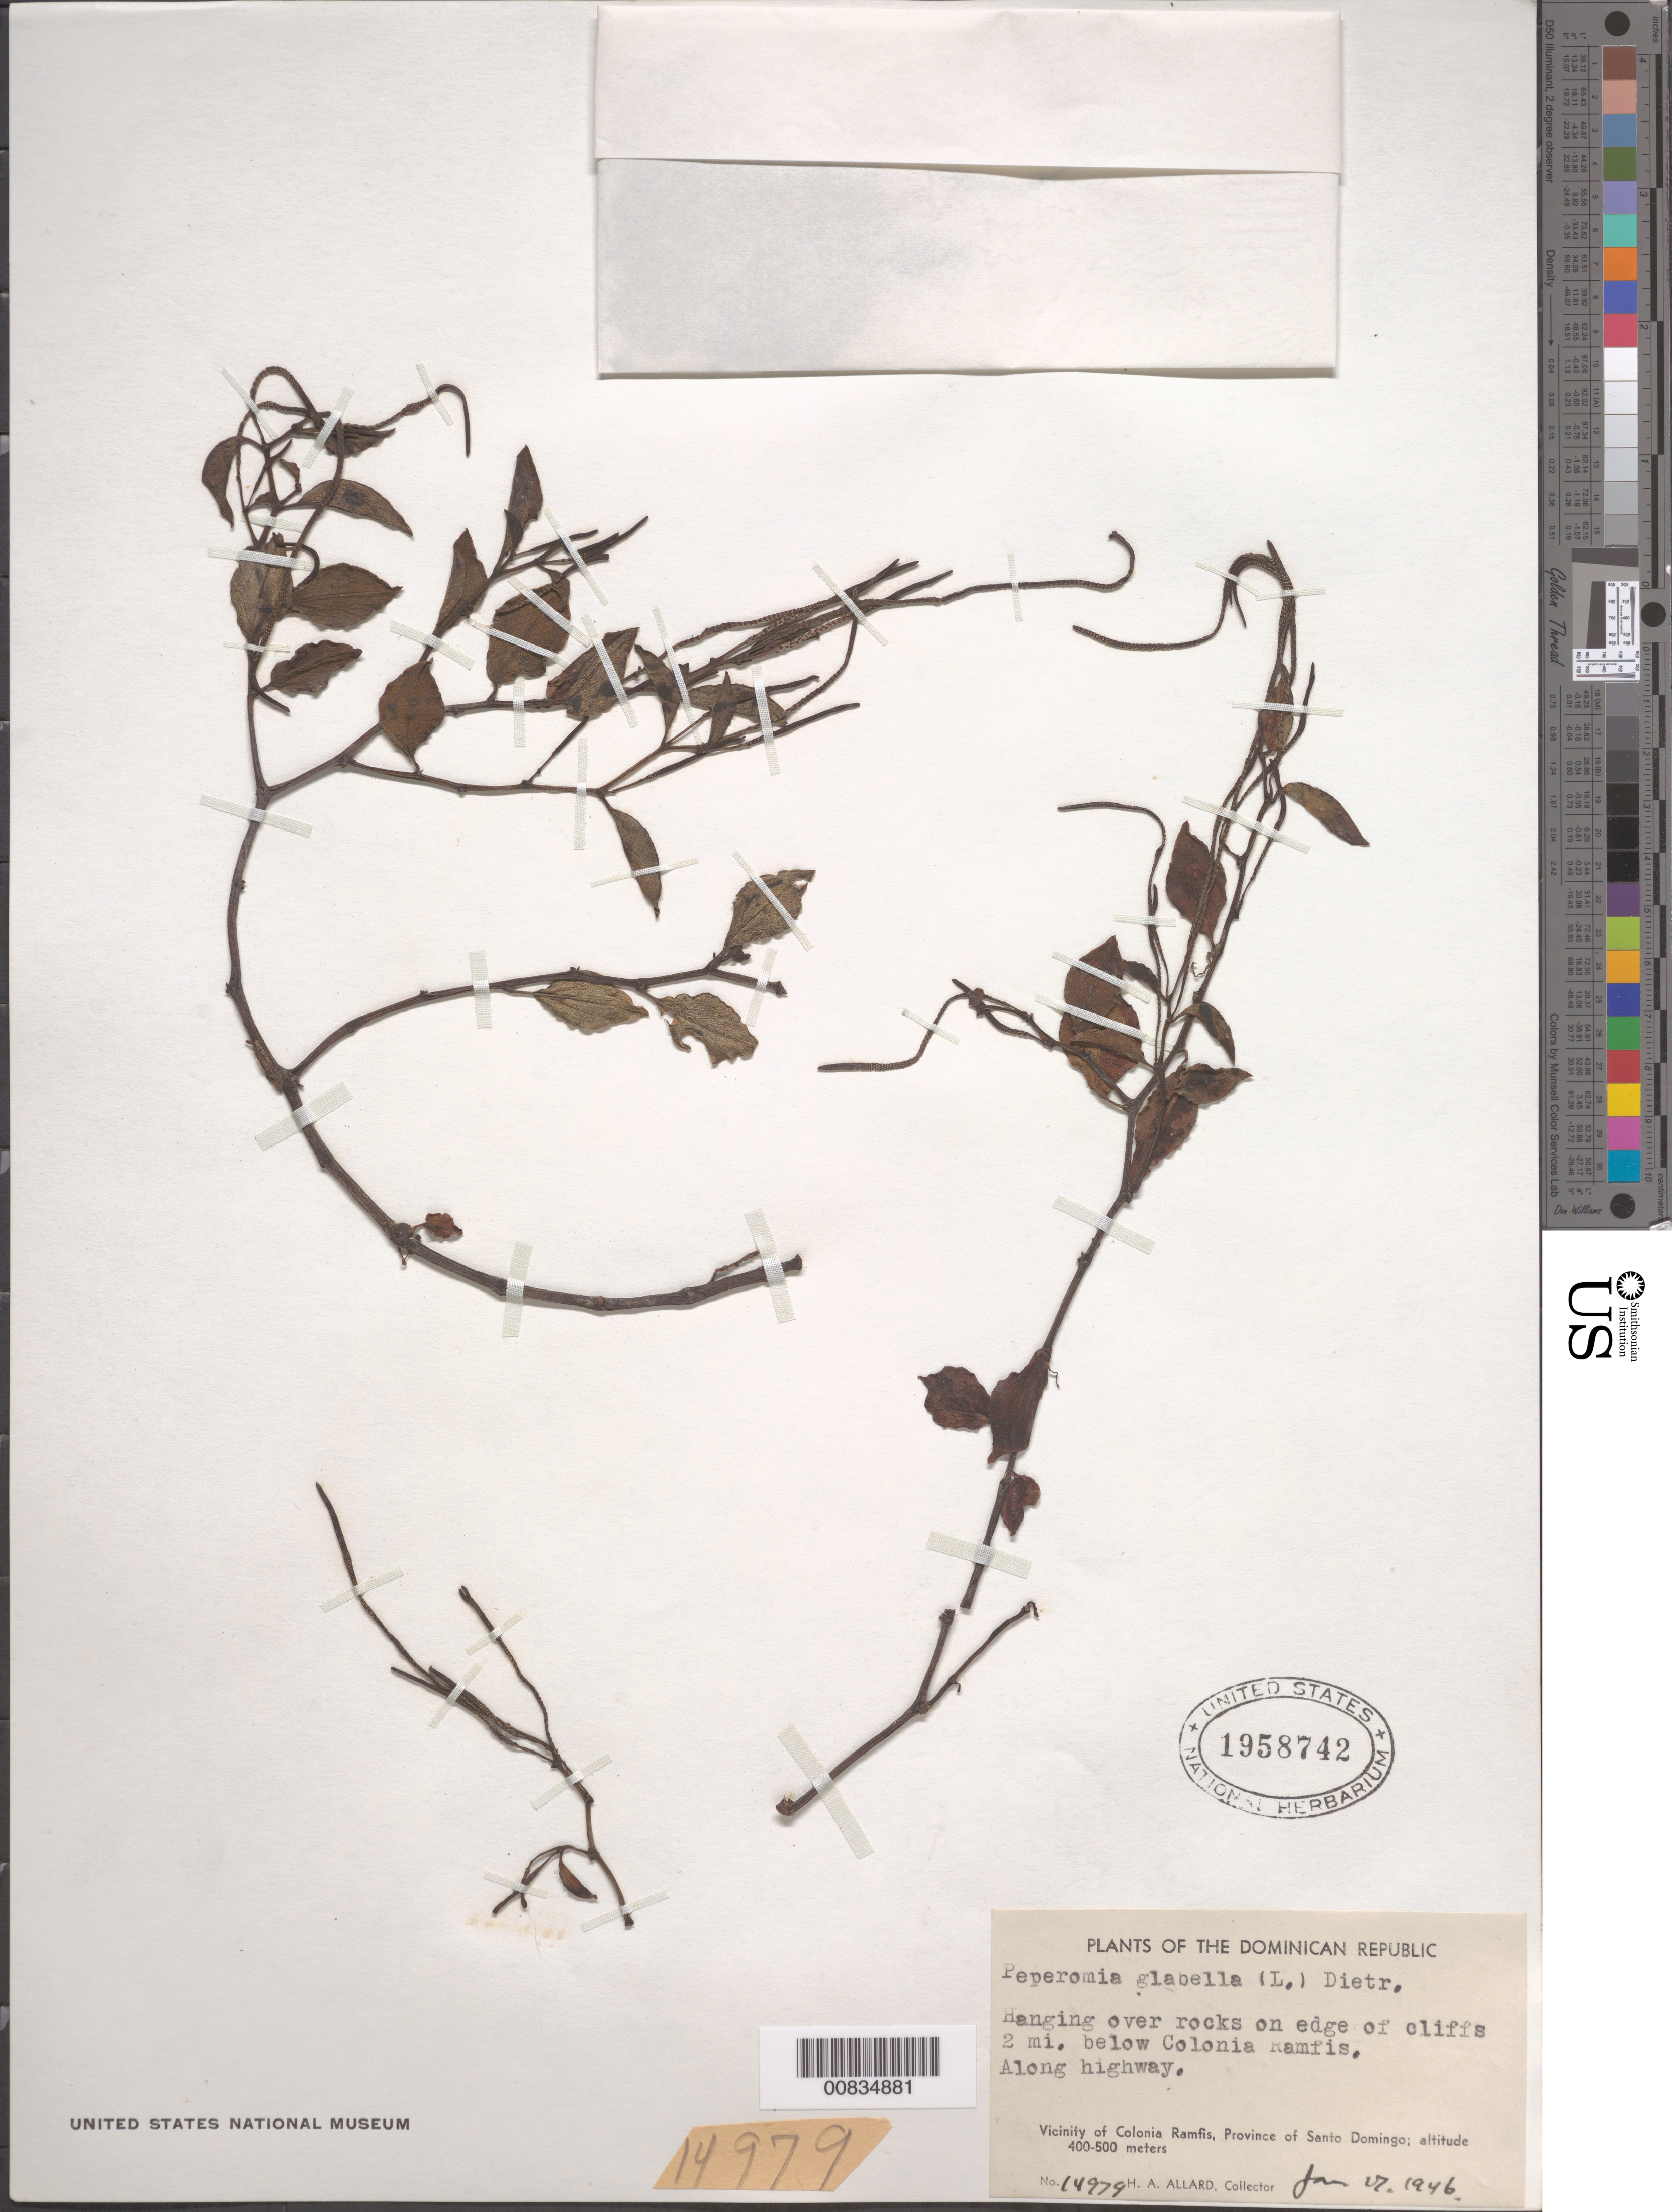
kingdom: Plantae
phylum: Tracheophyta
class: Magnoliopsida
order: Piperales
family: Piperaceae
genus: Peperomia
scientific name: Peperomia glabella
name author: (Sw.) A. Dietr.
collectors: H. A. Allard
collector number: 14979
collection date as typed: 27 Jan 1946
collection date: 1946-01-27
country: Dominican Republic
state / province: Distrito Nacional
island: Hispaniola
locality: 2 mi. below Colonia Ramfis, Province of Santo Domingo (obsolete). Along highway.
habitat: Hanging over rocks on edge of cliffs.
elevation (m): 400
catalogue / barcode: US 1958742